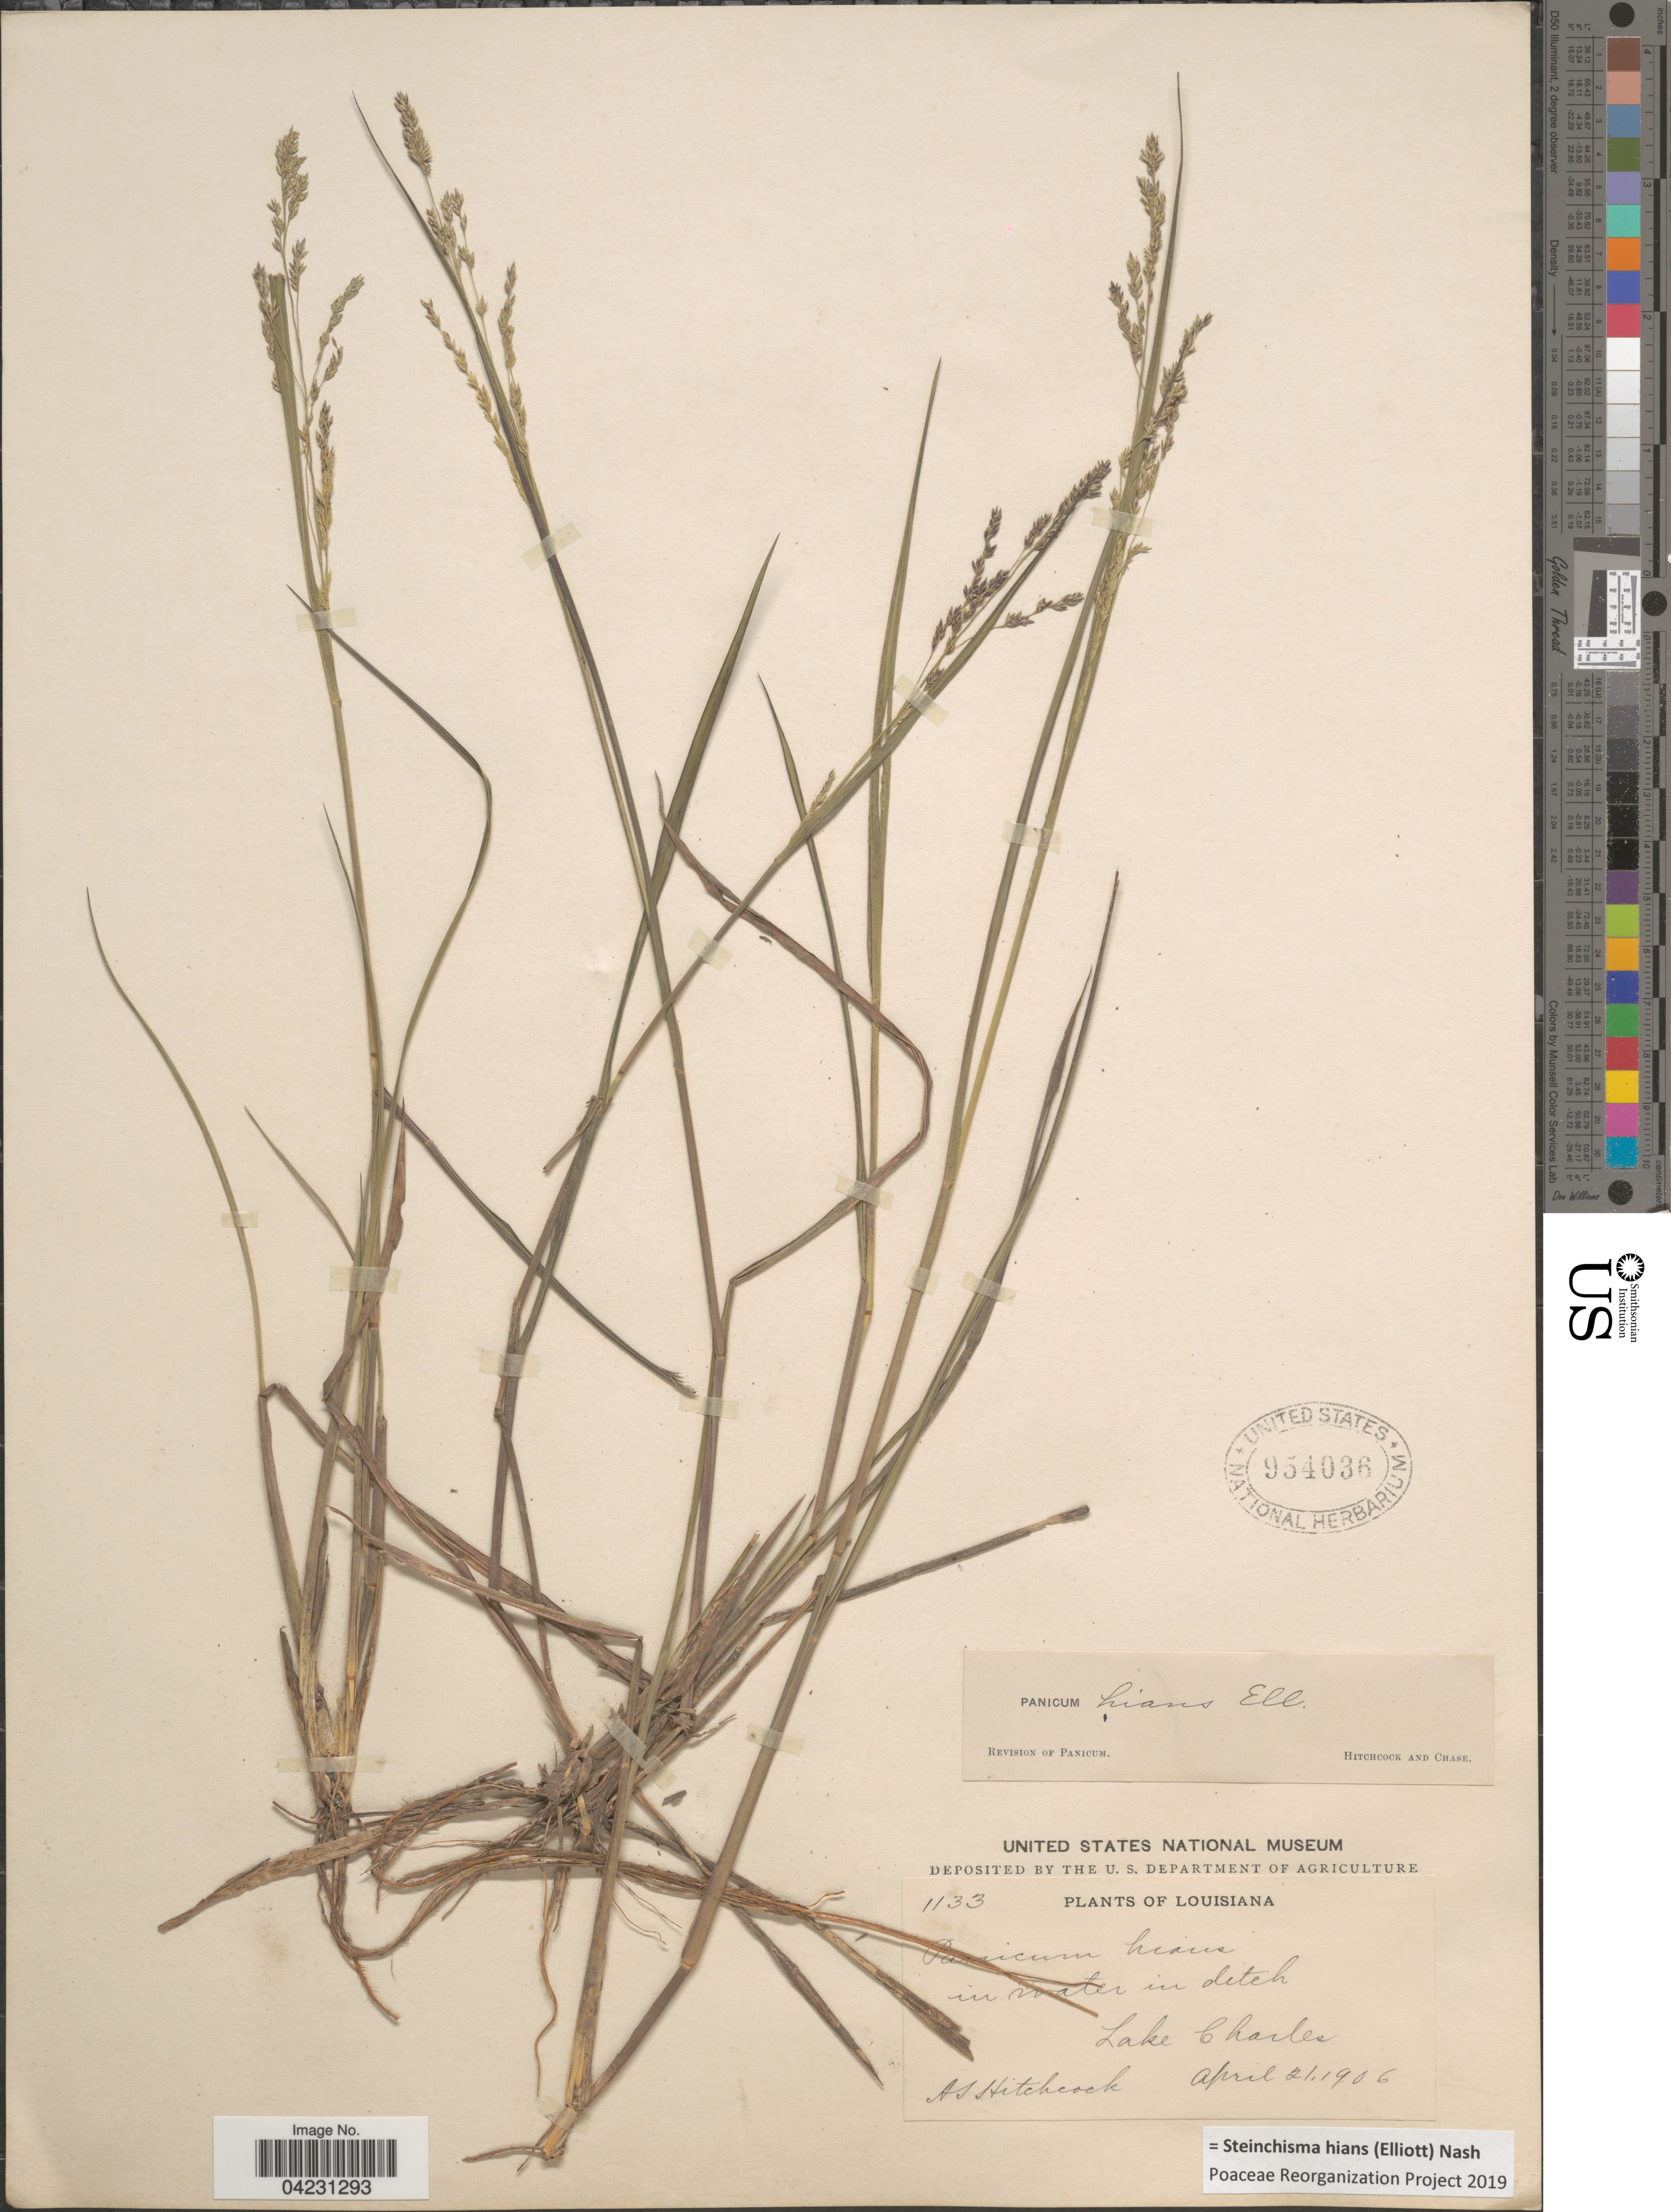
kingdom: Plantae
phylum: Tracheophyta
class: Liliopsida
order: Poales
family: Poaceae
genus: Steinchisma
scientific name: Steinchisma hians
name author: (Elliott) Nash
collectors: A. S. Hitchcock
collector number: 1133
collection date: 1906-04-21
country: United States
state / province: Louisiana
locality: Lake Charles.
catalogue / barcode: US 954036